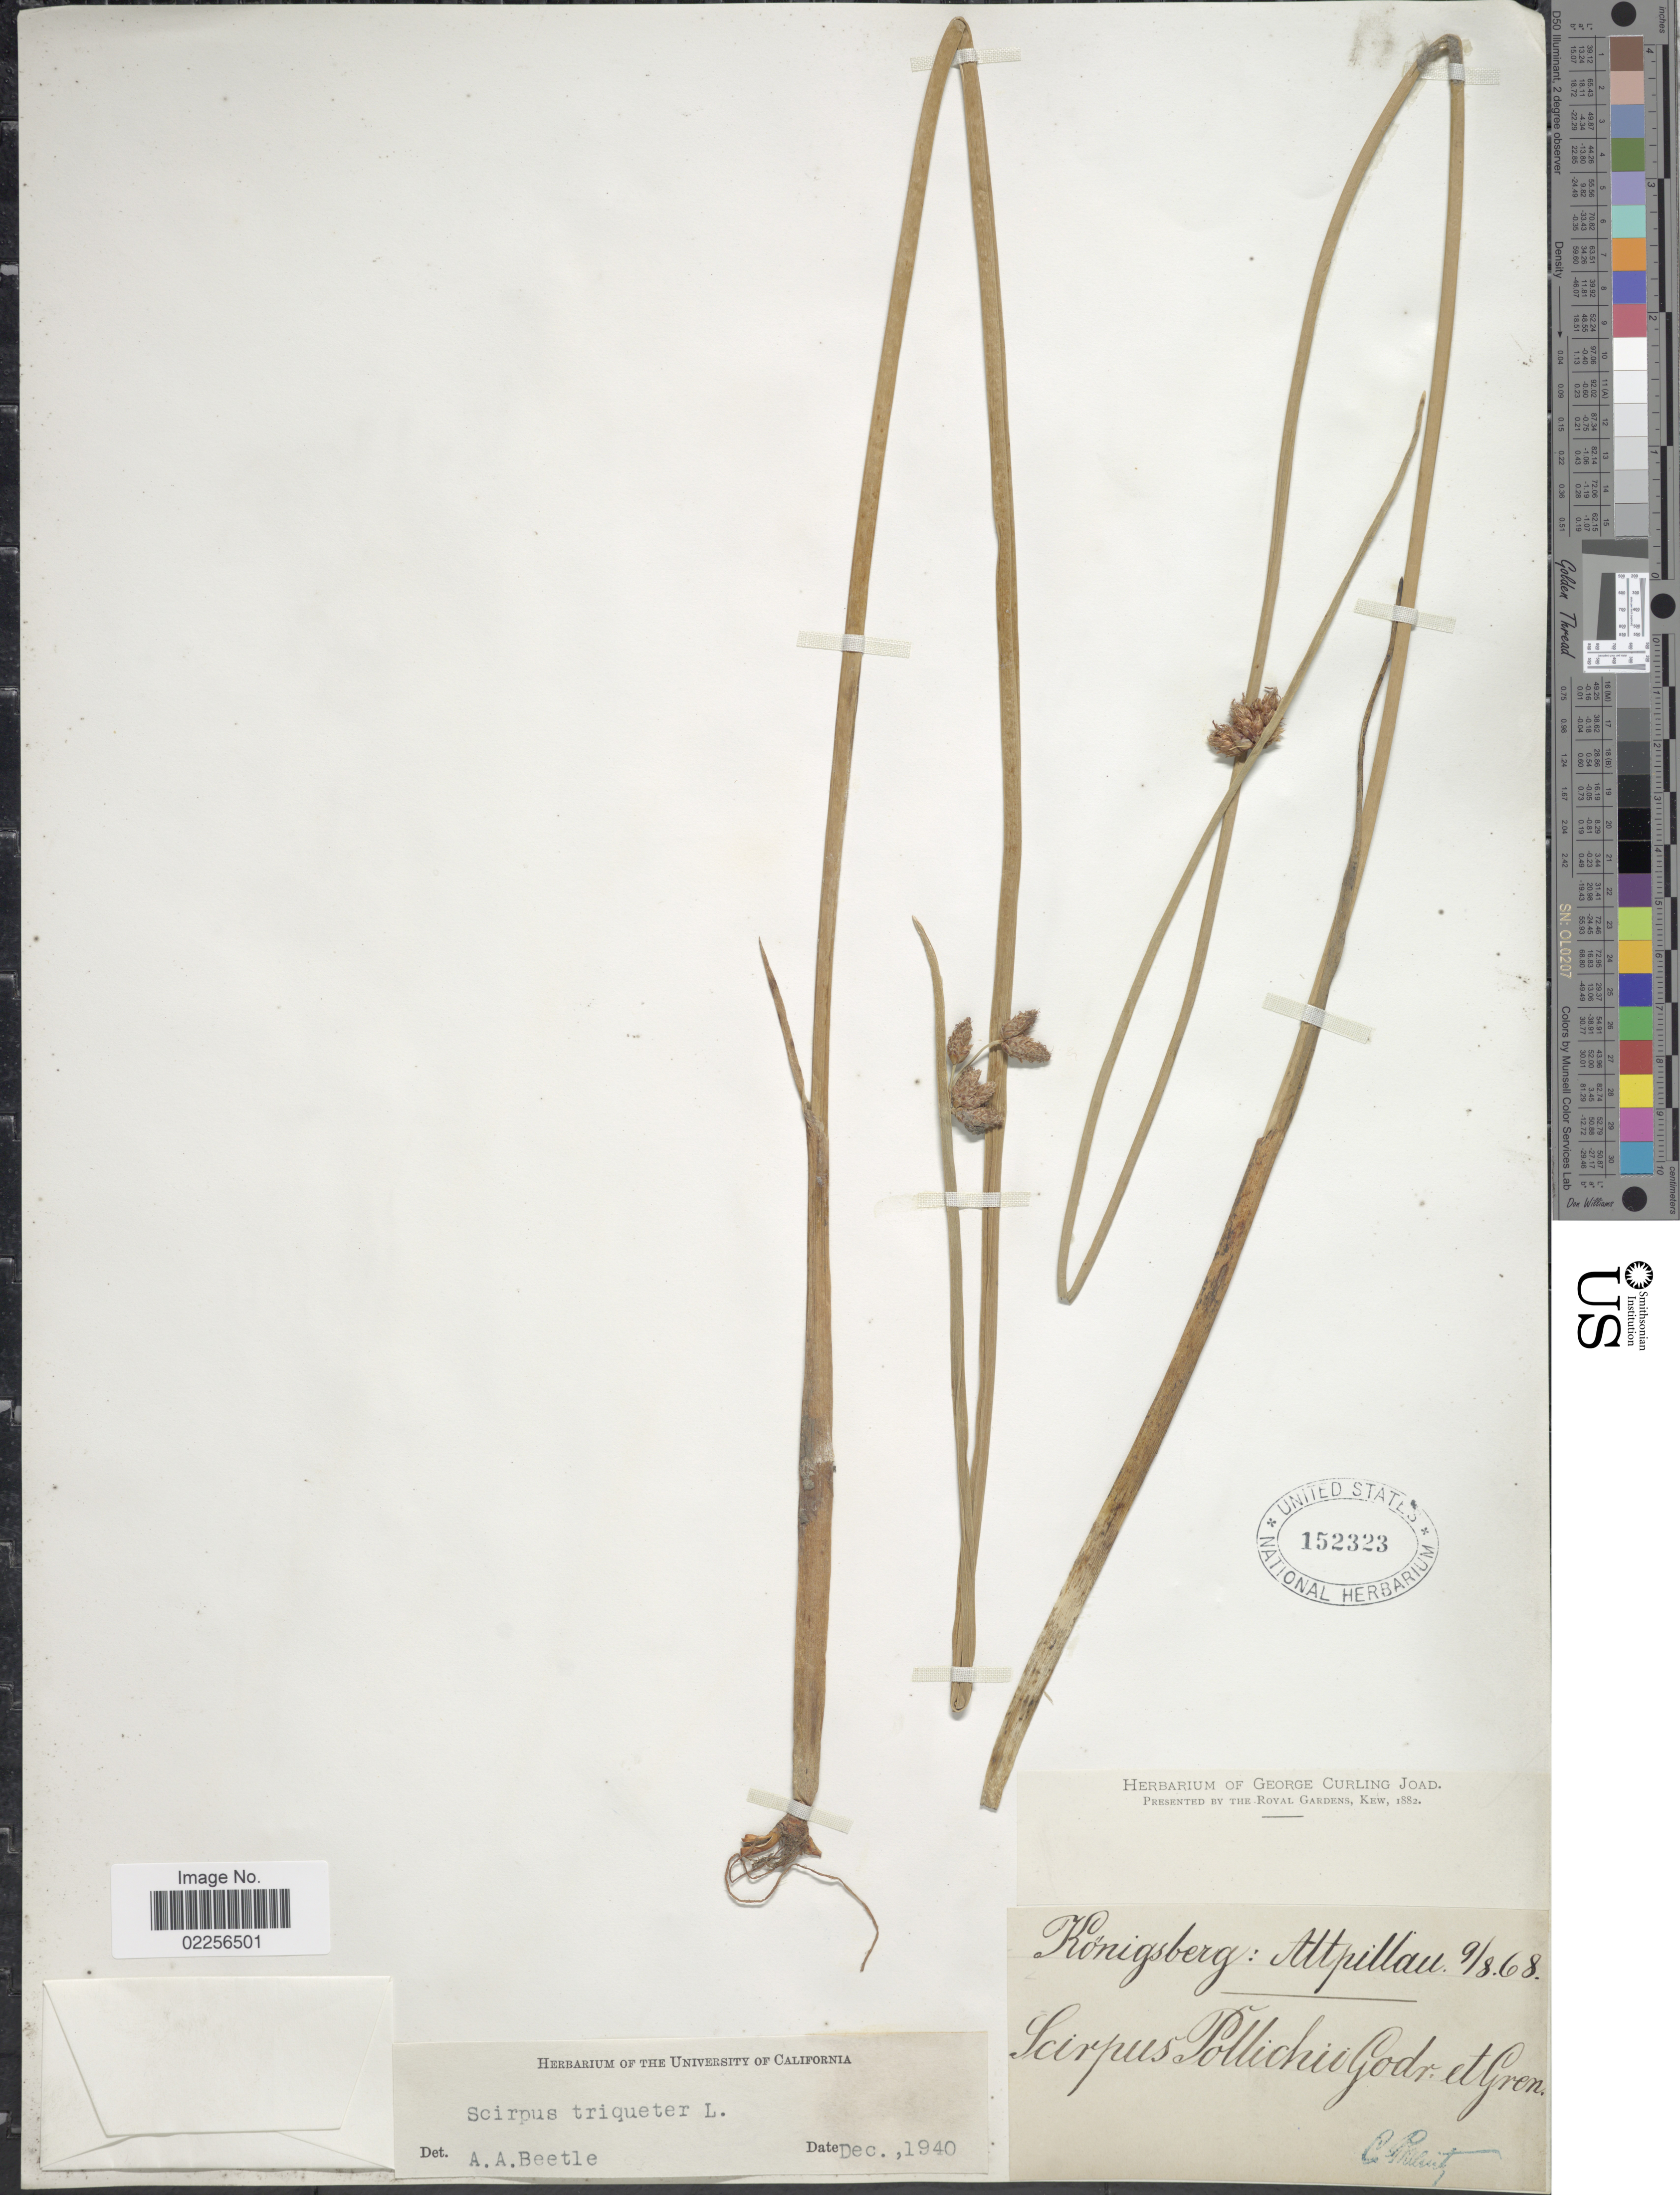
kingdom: Plantae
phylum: Tracheophyta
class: Liliopsida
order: Poales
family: Cyperaceae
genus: Schoenoplectus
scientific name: Schoenoplectus triqueter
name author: (L.) Palla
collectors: C. G. Baenitz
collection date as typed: Transcribed d/m/y: 9/8/68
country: Russian Federation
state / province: Kaliningrad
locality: Konigsberg, Altpillau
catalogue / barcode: US 152323